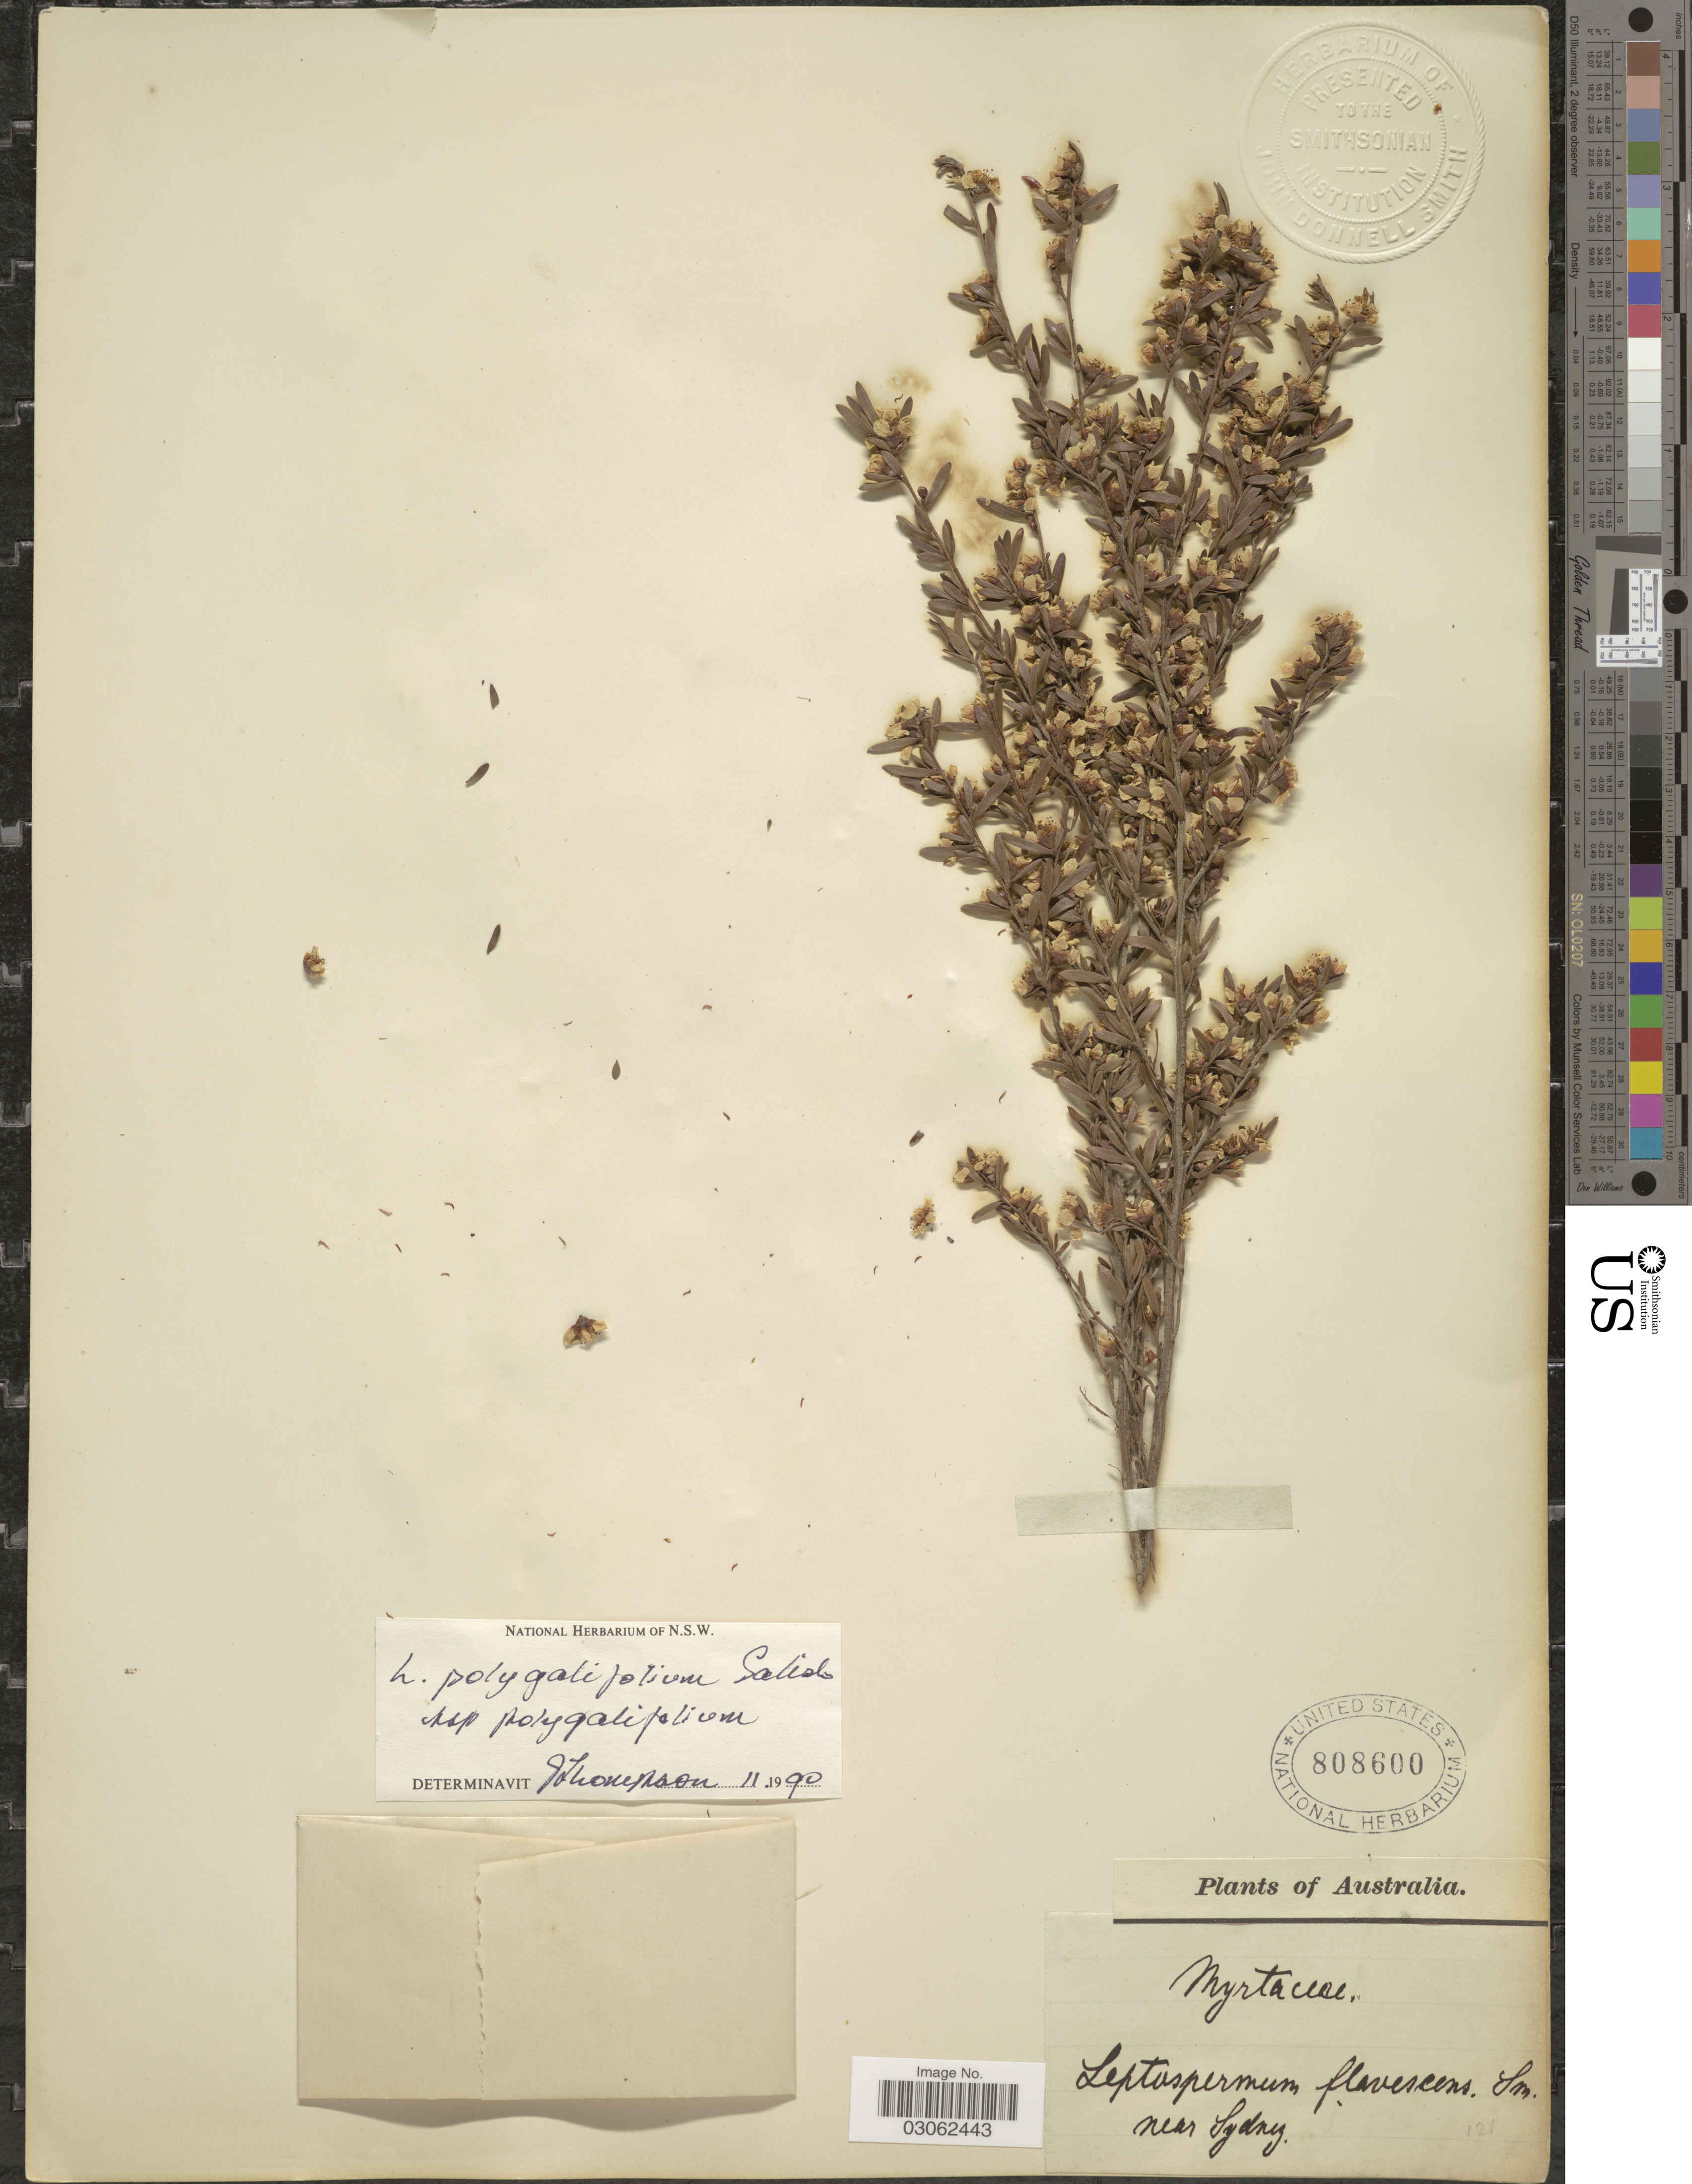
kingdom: Plantae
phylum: Tracheophyta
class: Magnoliopsida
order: Myrtales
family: Myrtaceae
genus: Leptospermum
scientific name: Leptospermum polygalifolium subsp. polygalifolium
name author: Salisb.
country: Australia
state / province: New South Wales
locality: Near Sydney.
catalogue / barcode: US 808600